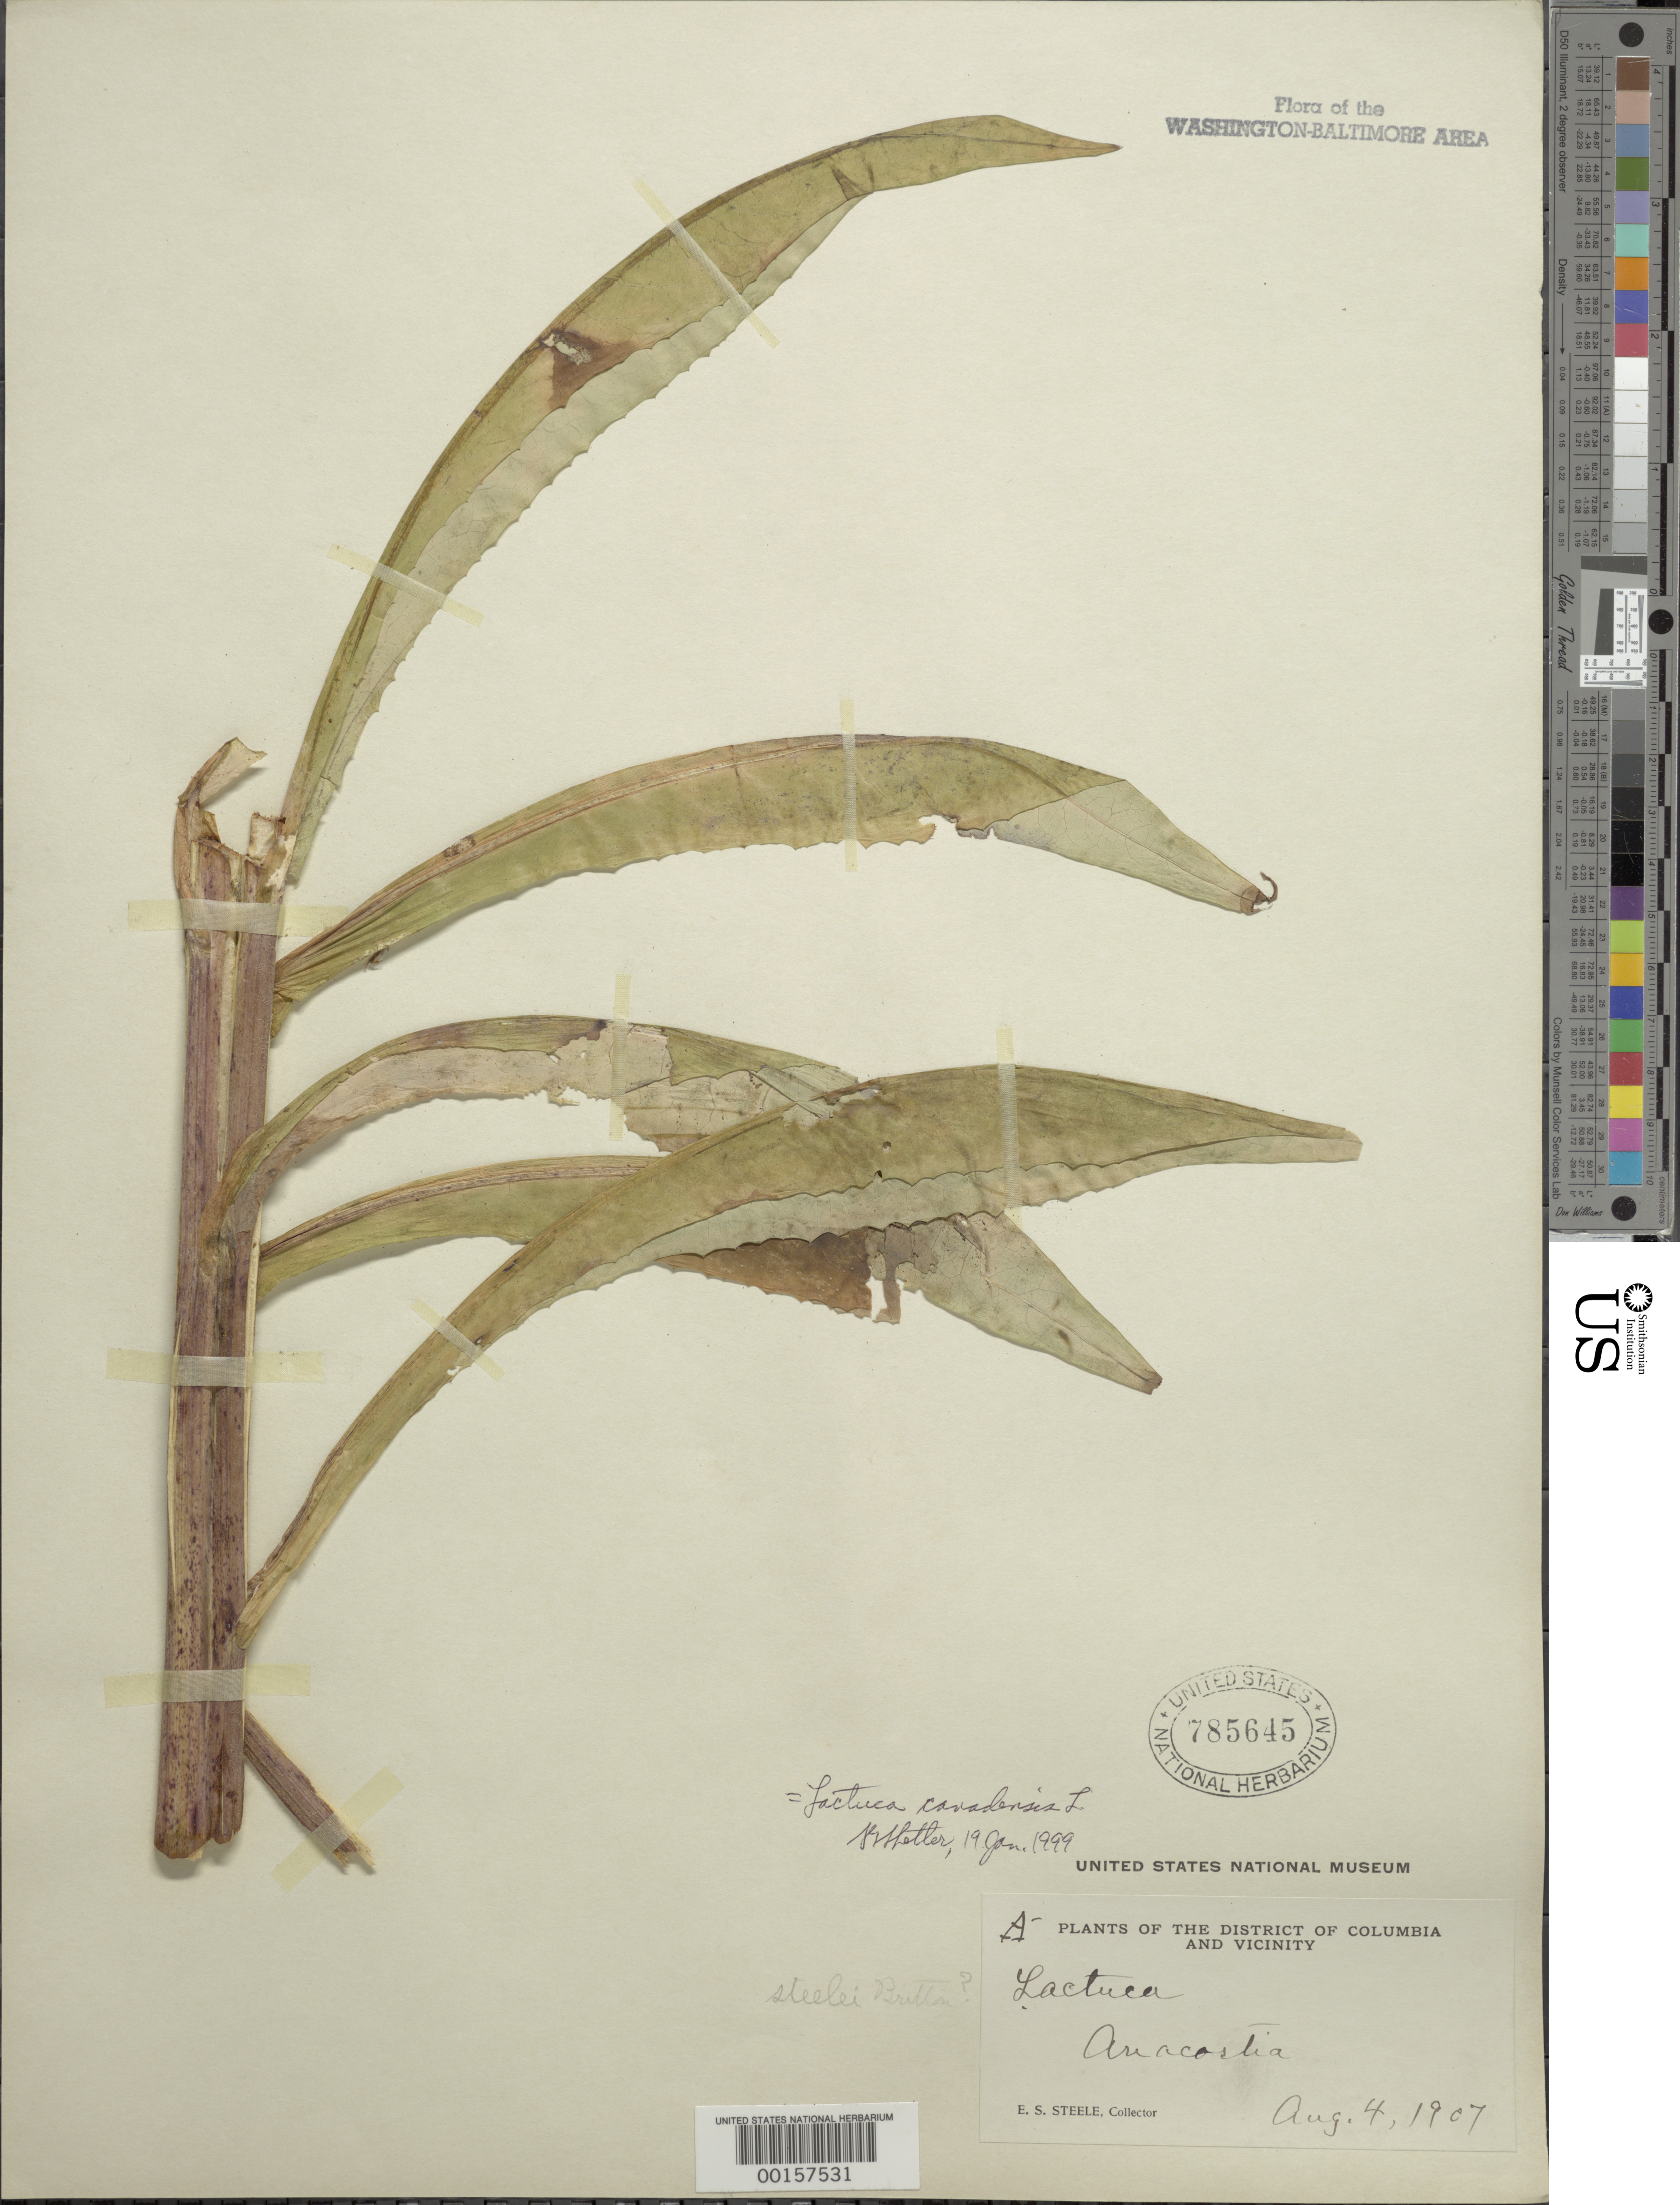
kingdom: Plantae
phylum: Tracheophyta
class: Magnoliopsida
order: Asterales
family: Asteraceae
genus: Lactuca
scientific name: Lactuca canadensis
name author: L.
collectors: E. Steele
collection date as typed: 04 Aug 1907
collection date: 1907-08-04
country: United States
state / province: District of Columbia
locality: Anacostia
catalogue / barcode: US 785645